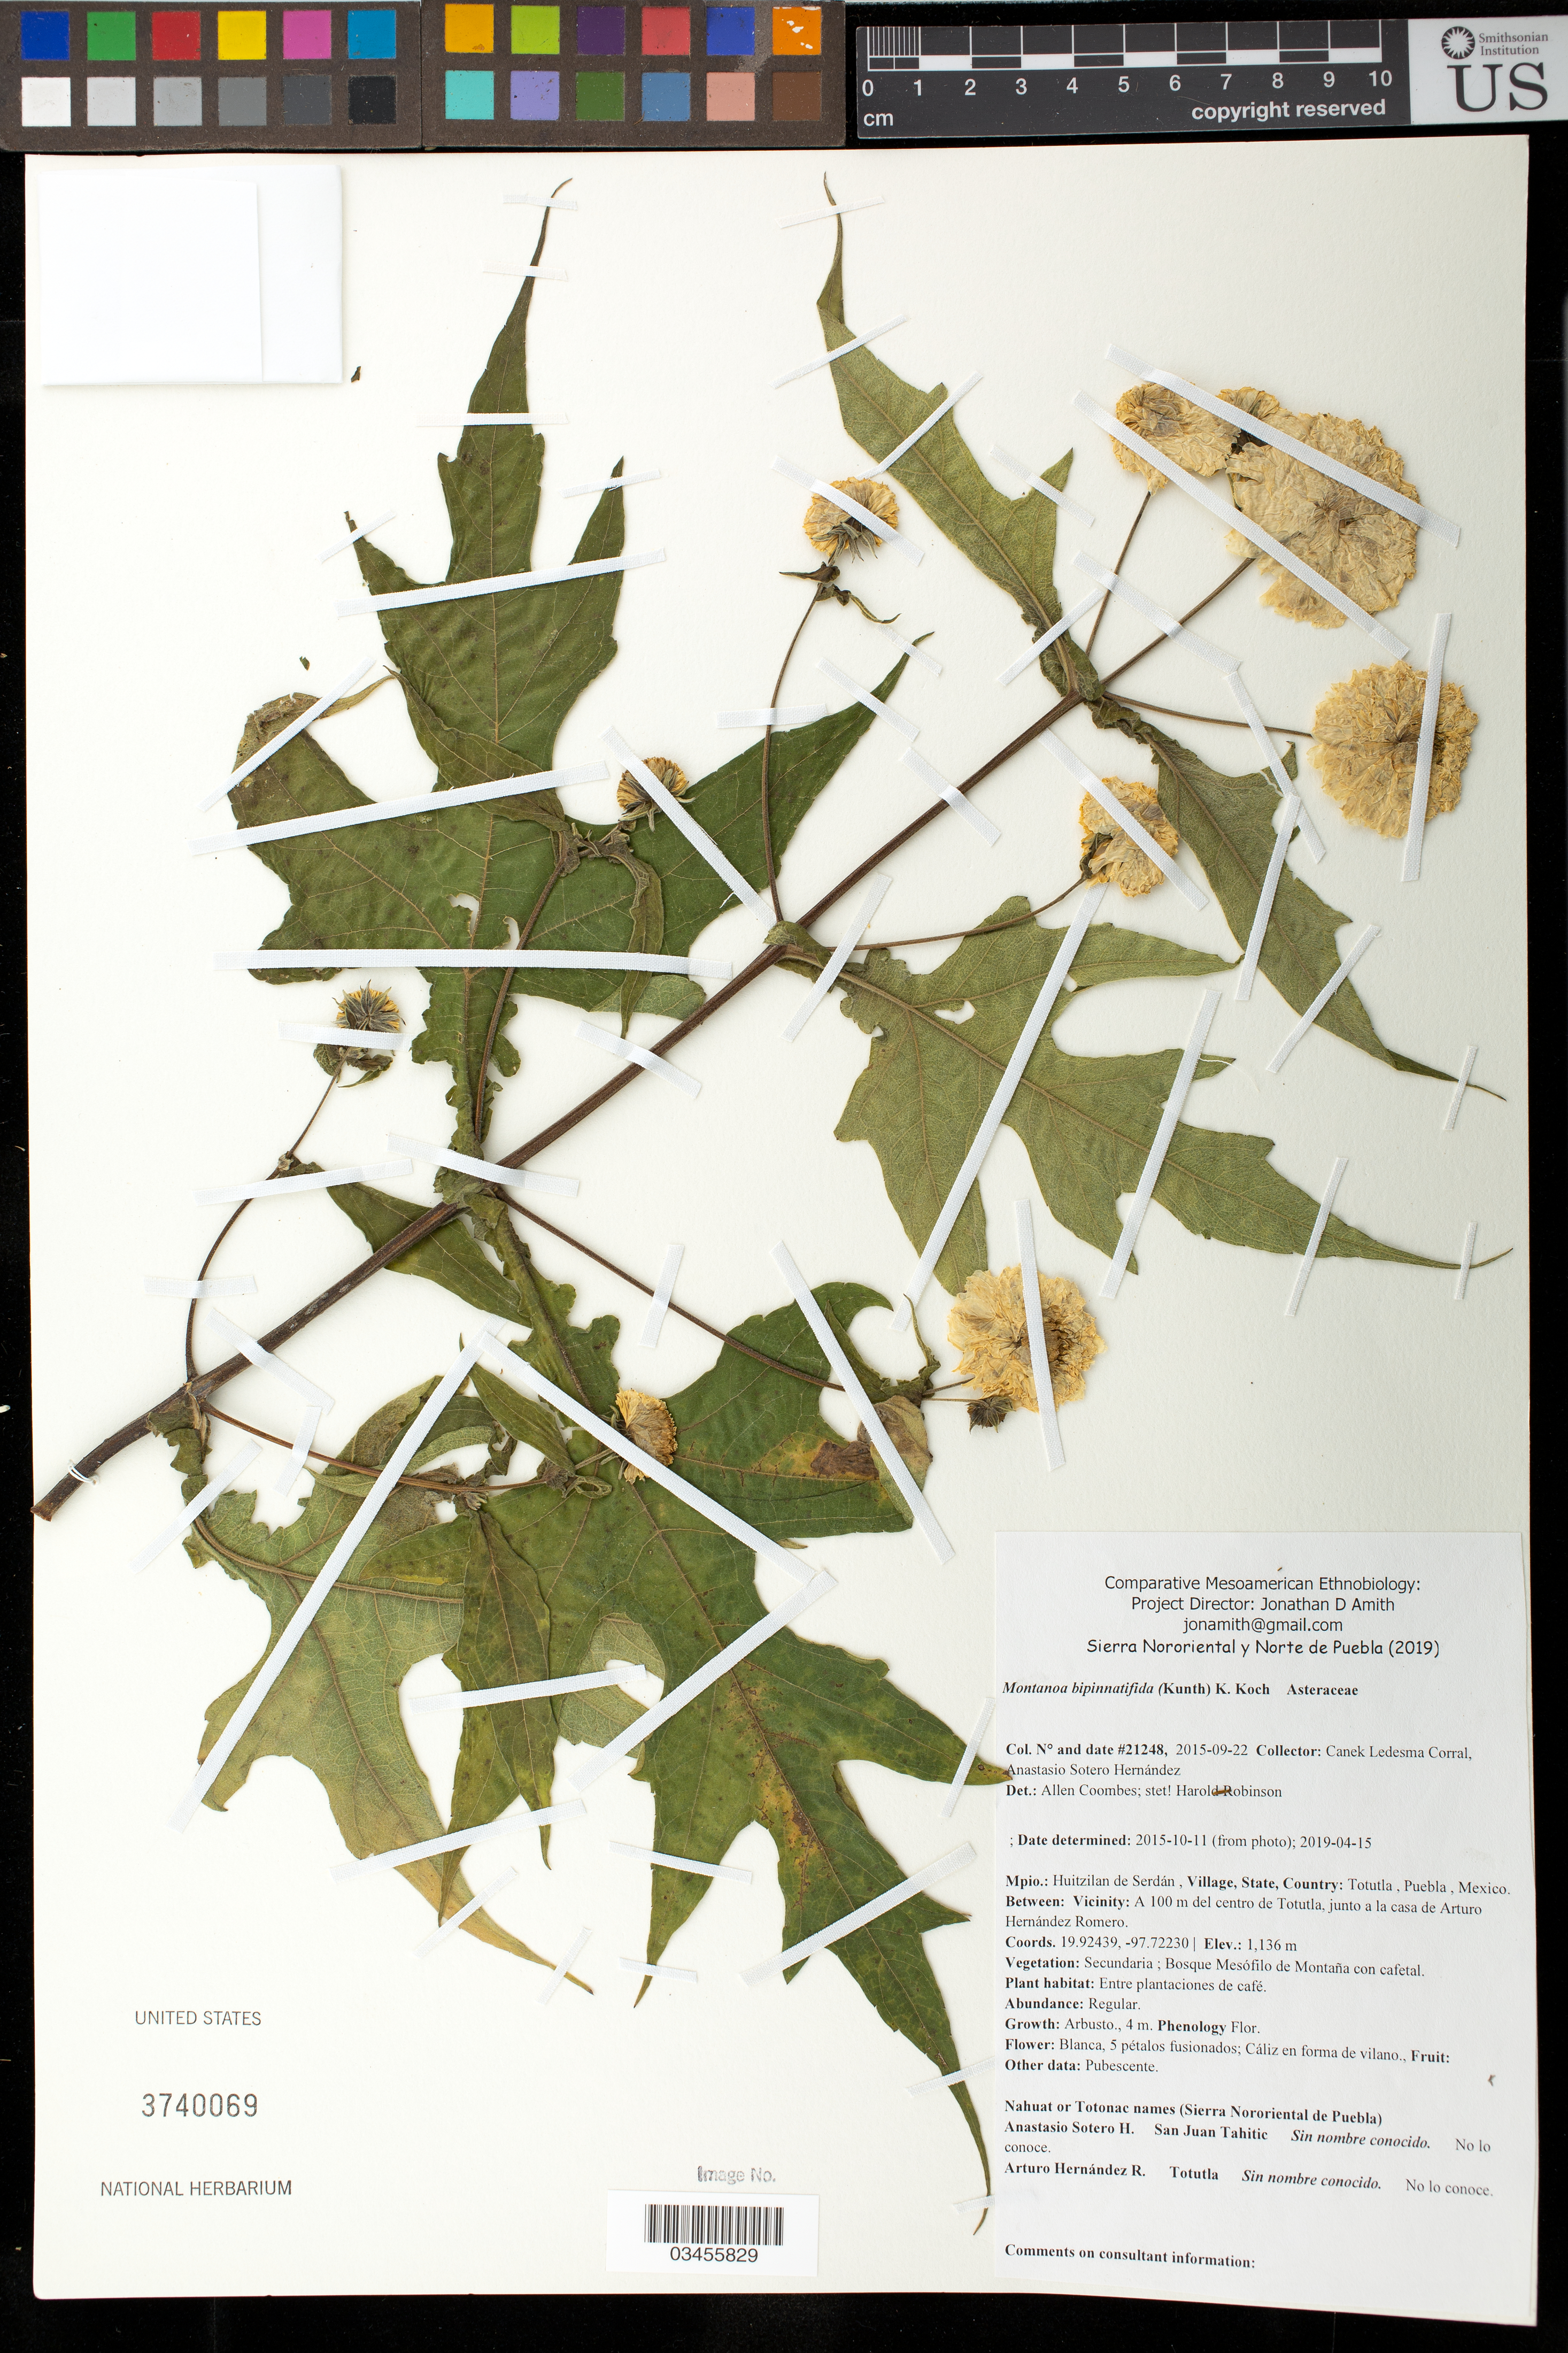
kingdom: Plantae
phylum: Tracheophyta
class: Magnoliopsida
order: Asterales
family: Asteraceae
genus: Montanoa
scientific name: Montanoa bipinnatifida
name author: (Kunth) C. Koch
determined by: Robinson, Harold E., (US)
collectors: Canek Ledesma C. & A. Sotero H.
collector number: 21248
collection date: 2015-09-22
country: México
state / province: Puebla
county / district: Huitzilan de Serdán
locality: PUEBLO: Totutla; LOCALIDAD EXACTA: A 100 m del centro de Totutla, junto a la casa de Arturo Hernández Romero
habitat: Bosque mesófilo de montaña con cafetal | Entre plantaciones de café.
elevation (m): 1136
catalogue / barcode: US 3740069